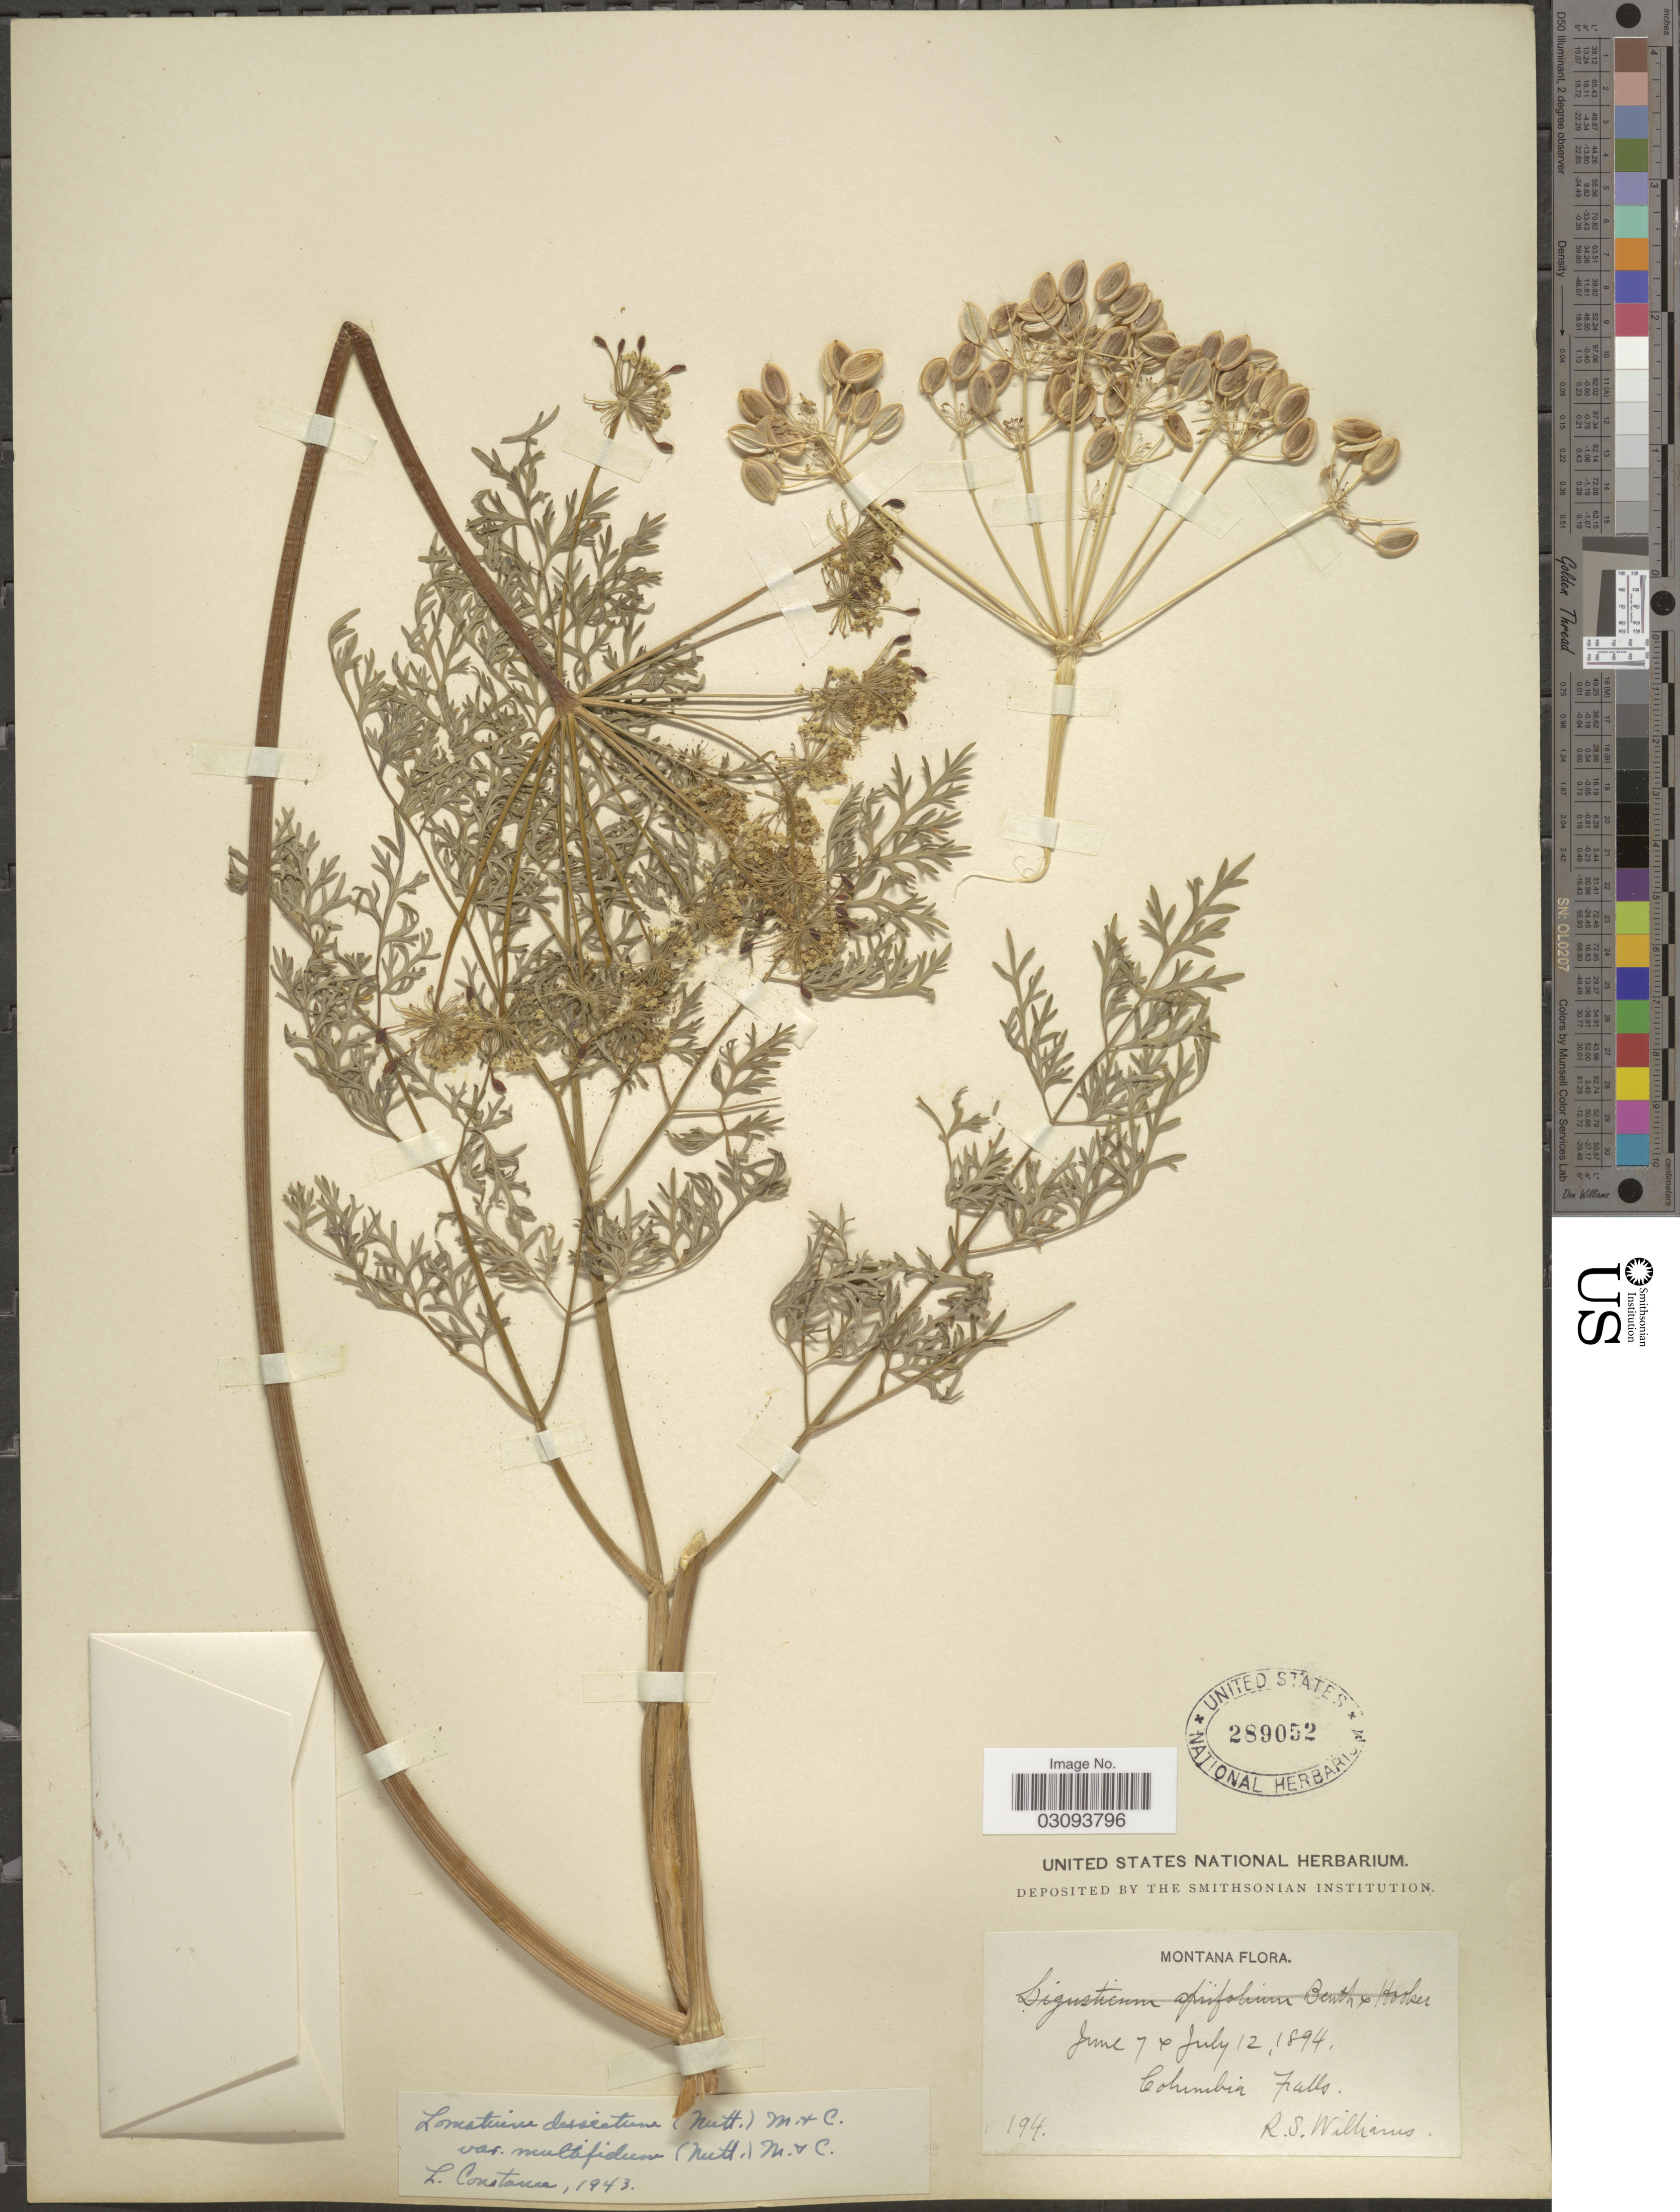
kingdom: Plantae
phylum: Tracheophyta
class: Magnoliopsida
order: Apiales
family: Apiaceae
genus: Lomatium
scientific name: Lomatium dissectum var. multifidum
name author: (Nutt.) Mathias & Constance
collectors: R. S. Williams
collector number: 194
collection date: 1894-06-07/1894-07-12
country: United States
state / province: Montana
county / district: Flathead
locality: Columbia Falls.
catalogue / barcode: US 289052